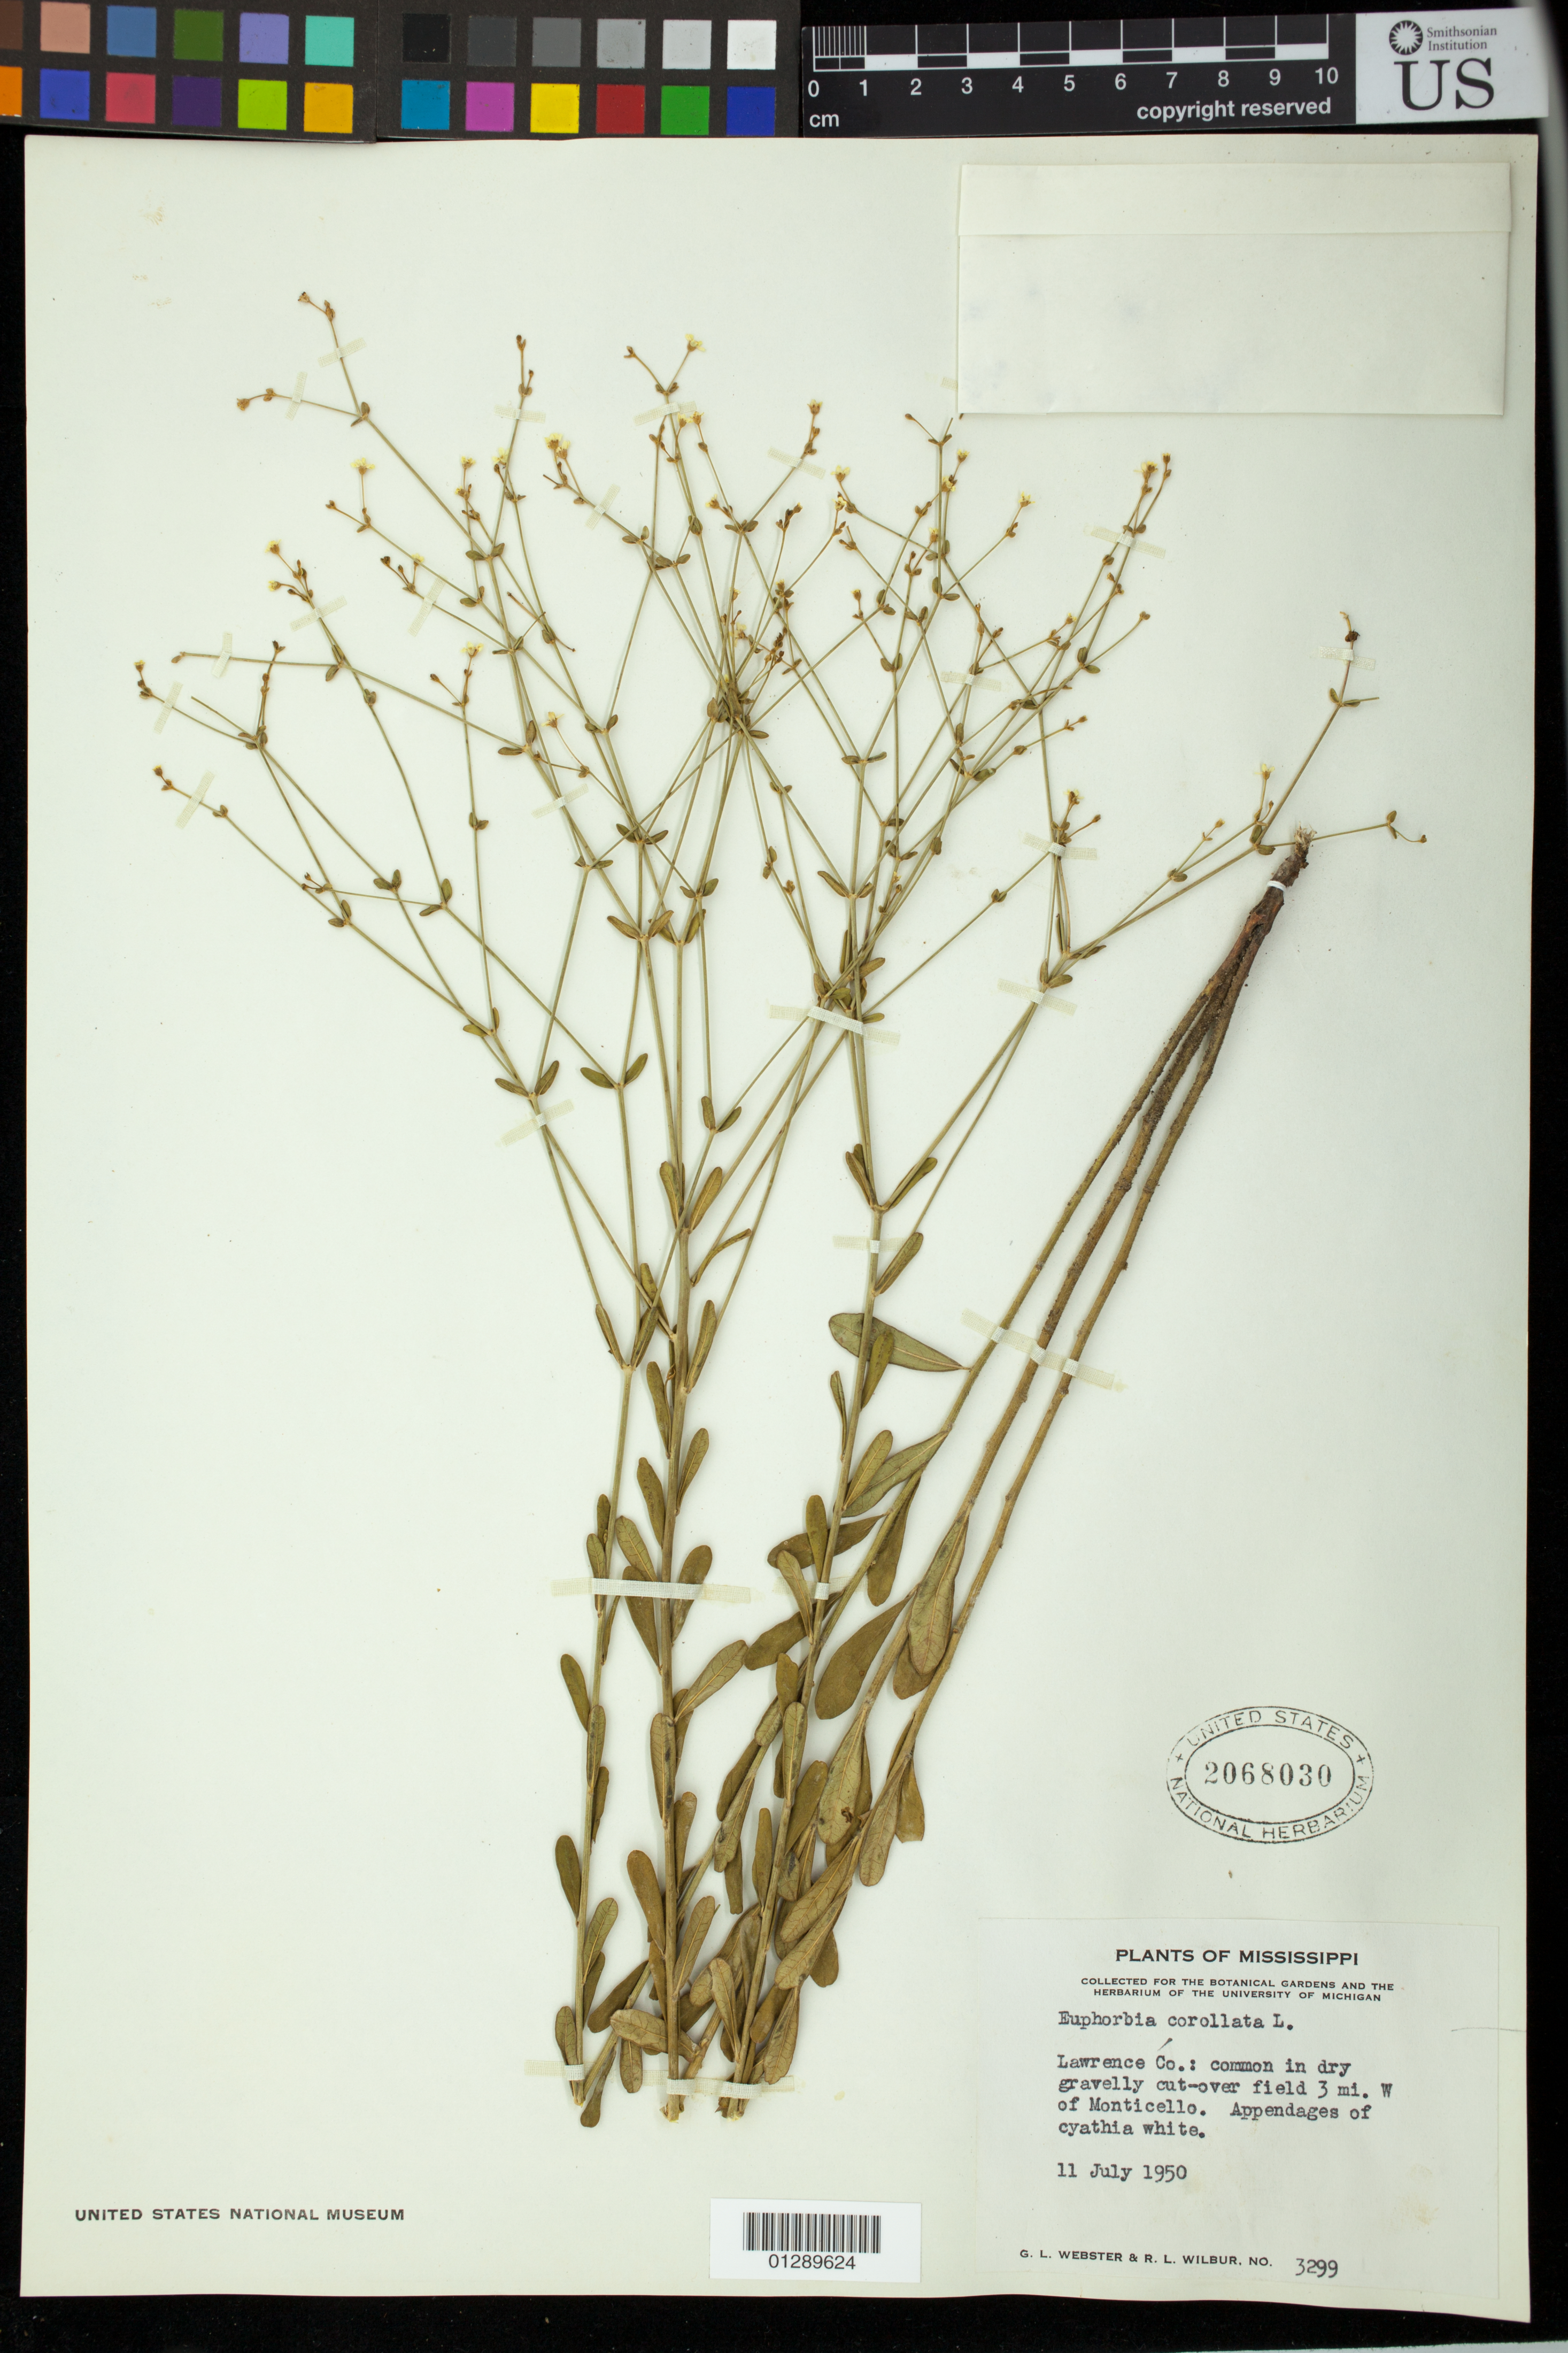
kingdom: Plantae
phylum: Tracheophyta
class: Magnoliopsida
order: Malpighiales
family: Euphorbiaceae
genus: Euphorbia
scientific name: Euphorbia corollata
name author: L.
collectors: G. L. Webster & R. L. Wilbur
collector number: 3299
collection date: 1950-07-11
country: United States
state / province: Mississippi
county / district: Lawrence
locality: Common in dry gravelly cut-over field 3 mi. W of Monticello.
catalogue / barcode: US 2068030